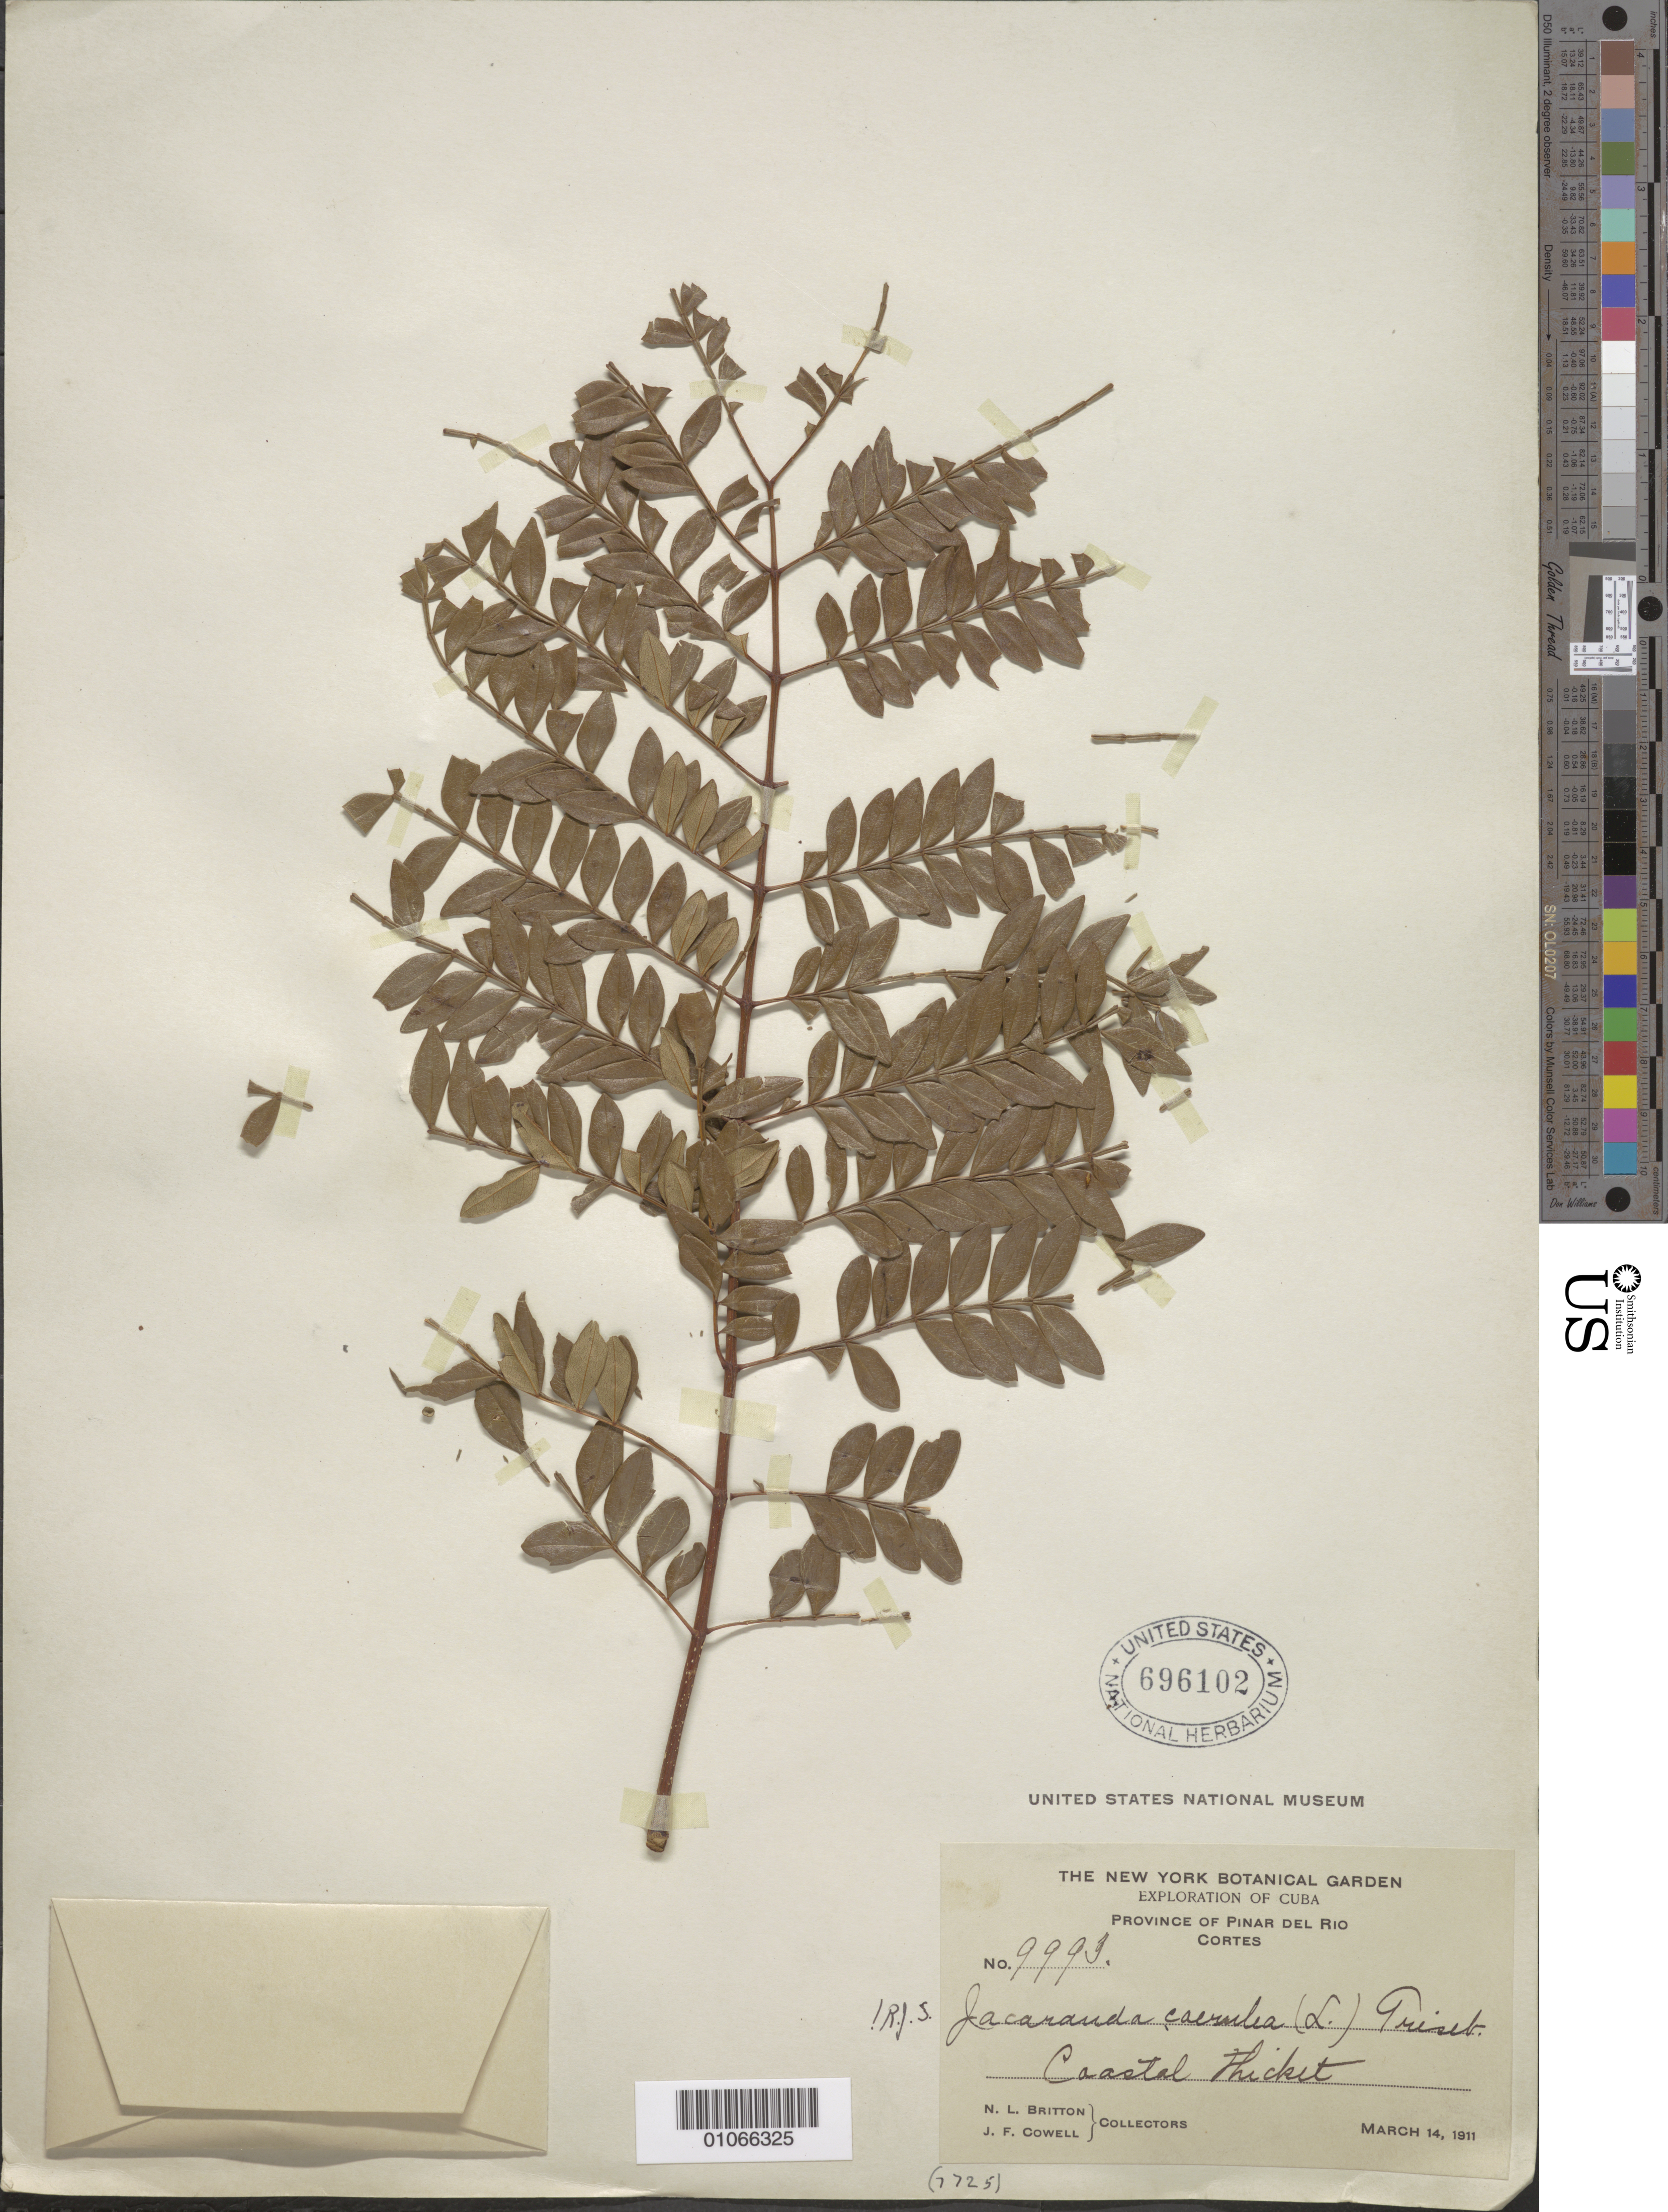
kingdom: Plantae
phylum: Tracheophyta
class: Magnoliopsida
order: Lamiales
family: Bignoniaceae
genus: Jacaranda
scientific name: Jacaranda caerulea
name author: (L.) J. St.-Hil.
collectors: N. Britton & J. F. Cowell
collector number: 9993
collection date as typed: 14 Mar 1911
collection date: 1911-03-14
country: Cuba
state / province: Pinar del Rio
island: Cuba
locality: Coastal thicket, Cortes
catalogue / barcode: US 696102